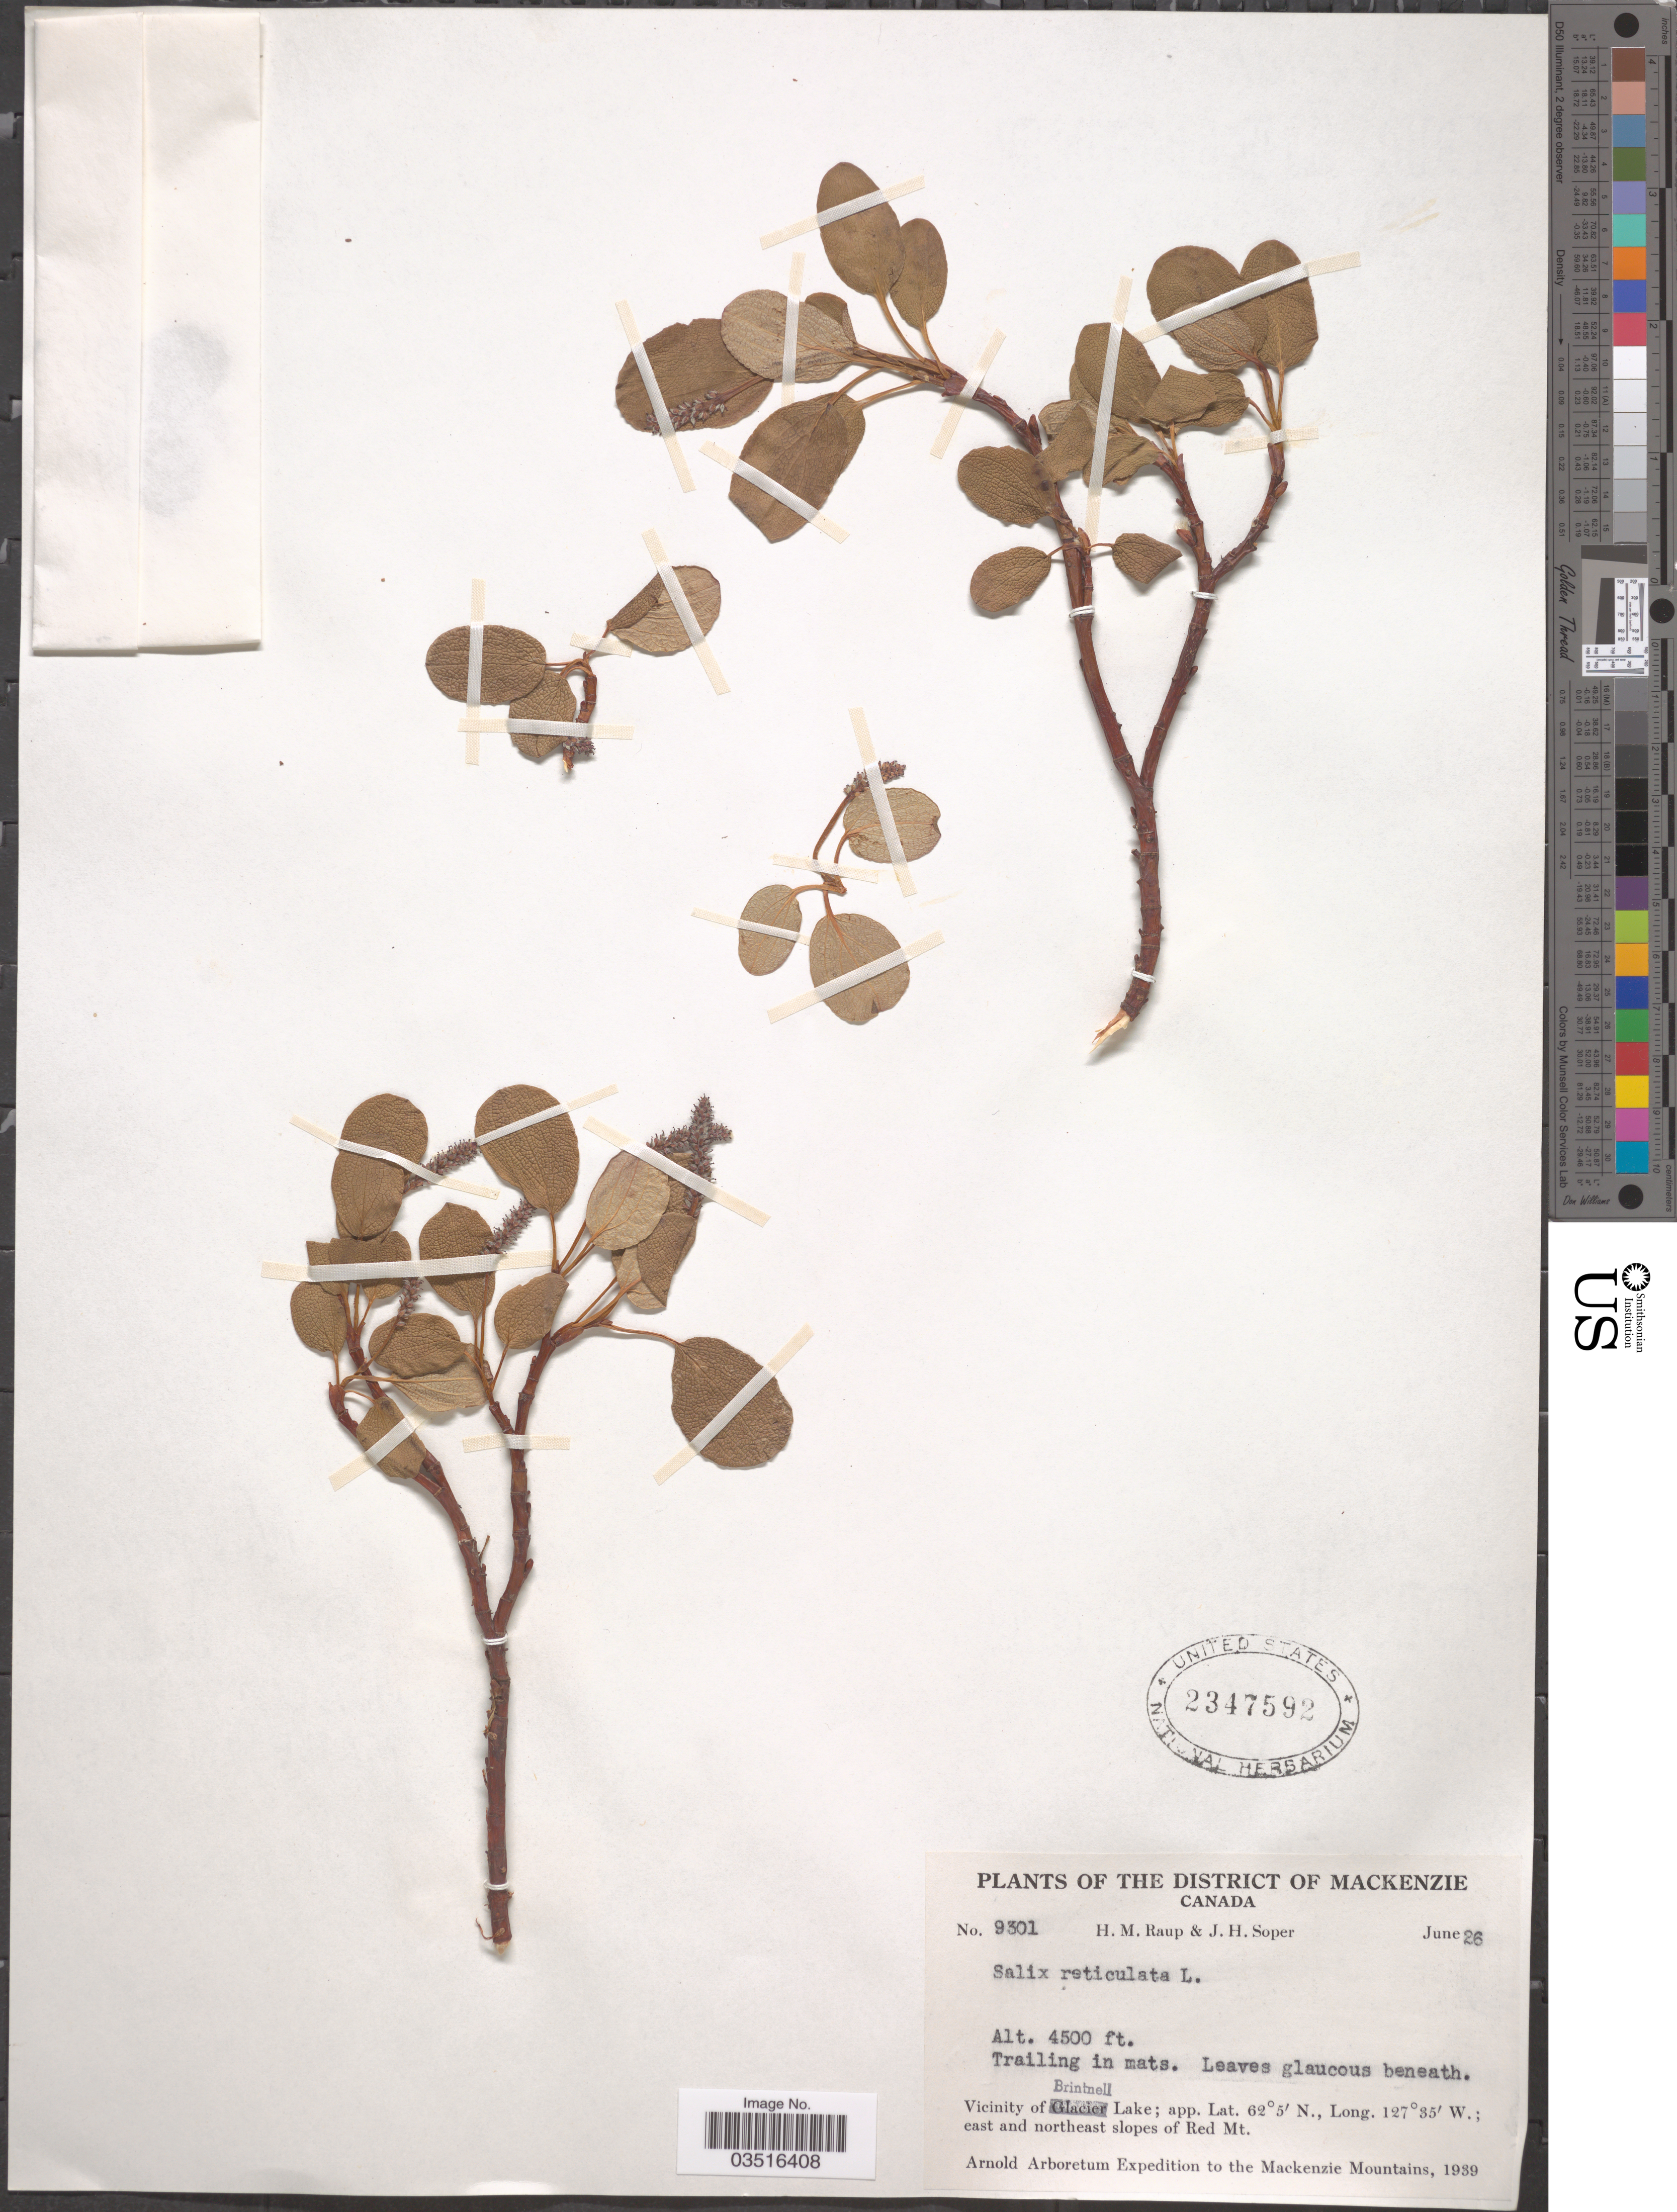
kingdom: Plantae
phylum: Tracheophyta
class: Magnoliopsida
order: Malpighiales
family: Salicaceae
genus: Salix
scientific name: Salix reticulata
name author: L.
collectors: H. Raup & J. H. Soper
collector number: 9301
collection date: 1939-06-26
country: Canada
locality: The District of Mackenzie. Vicinity of Brintnell Lake. East and northeast slopes of Red Mt. Mackenzie Mountains.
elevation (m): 1372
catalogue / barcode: US 2347592